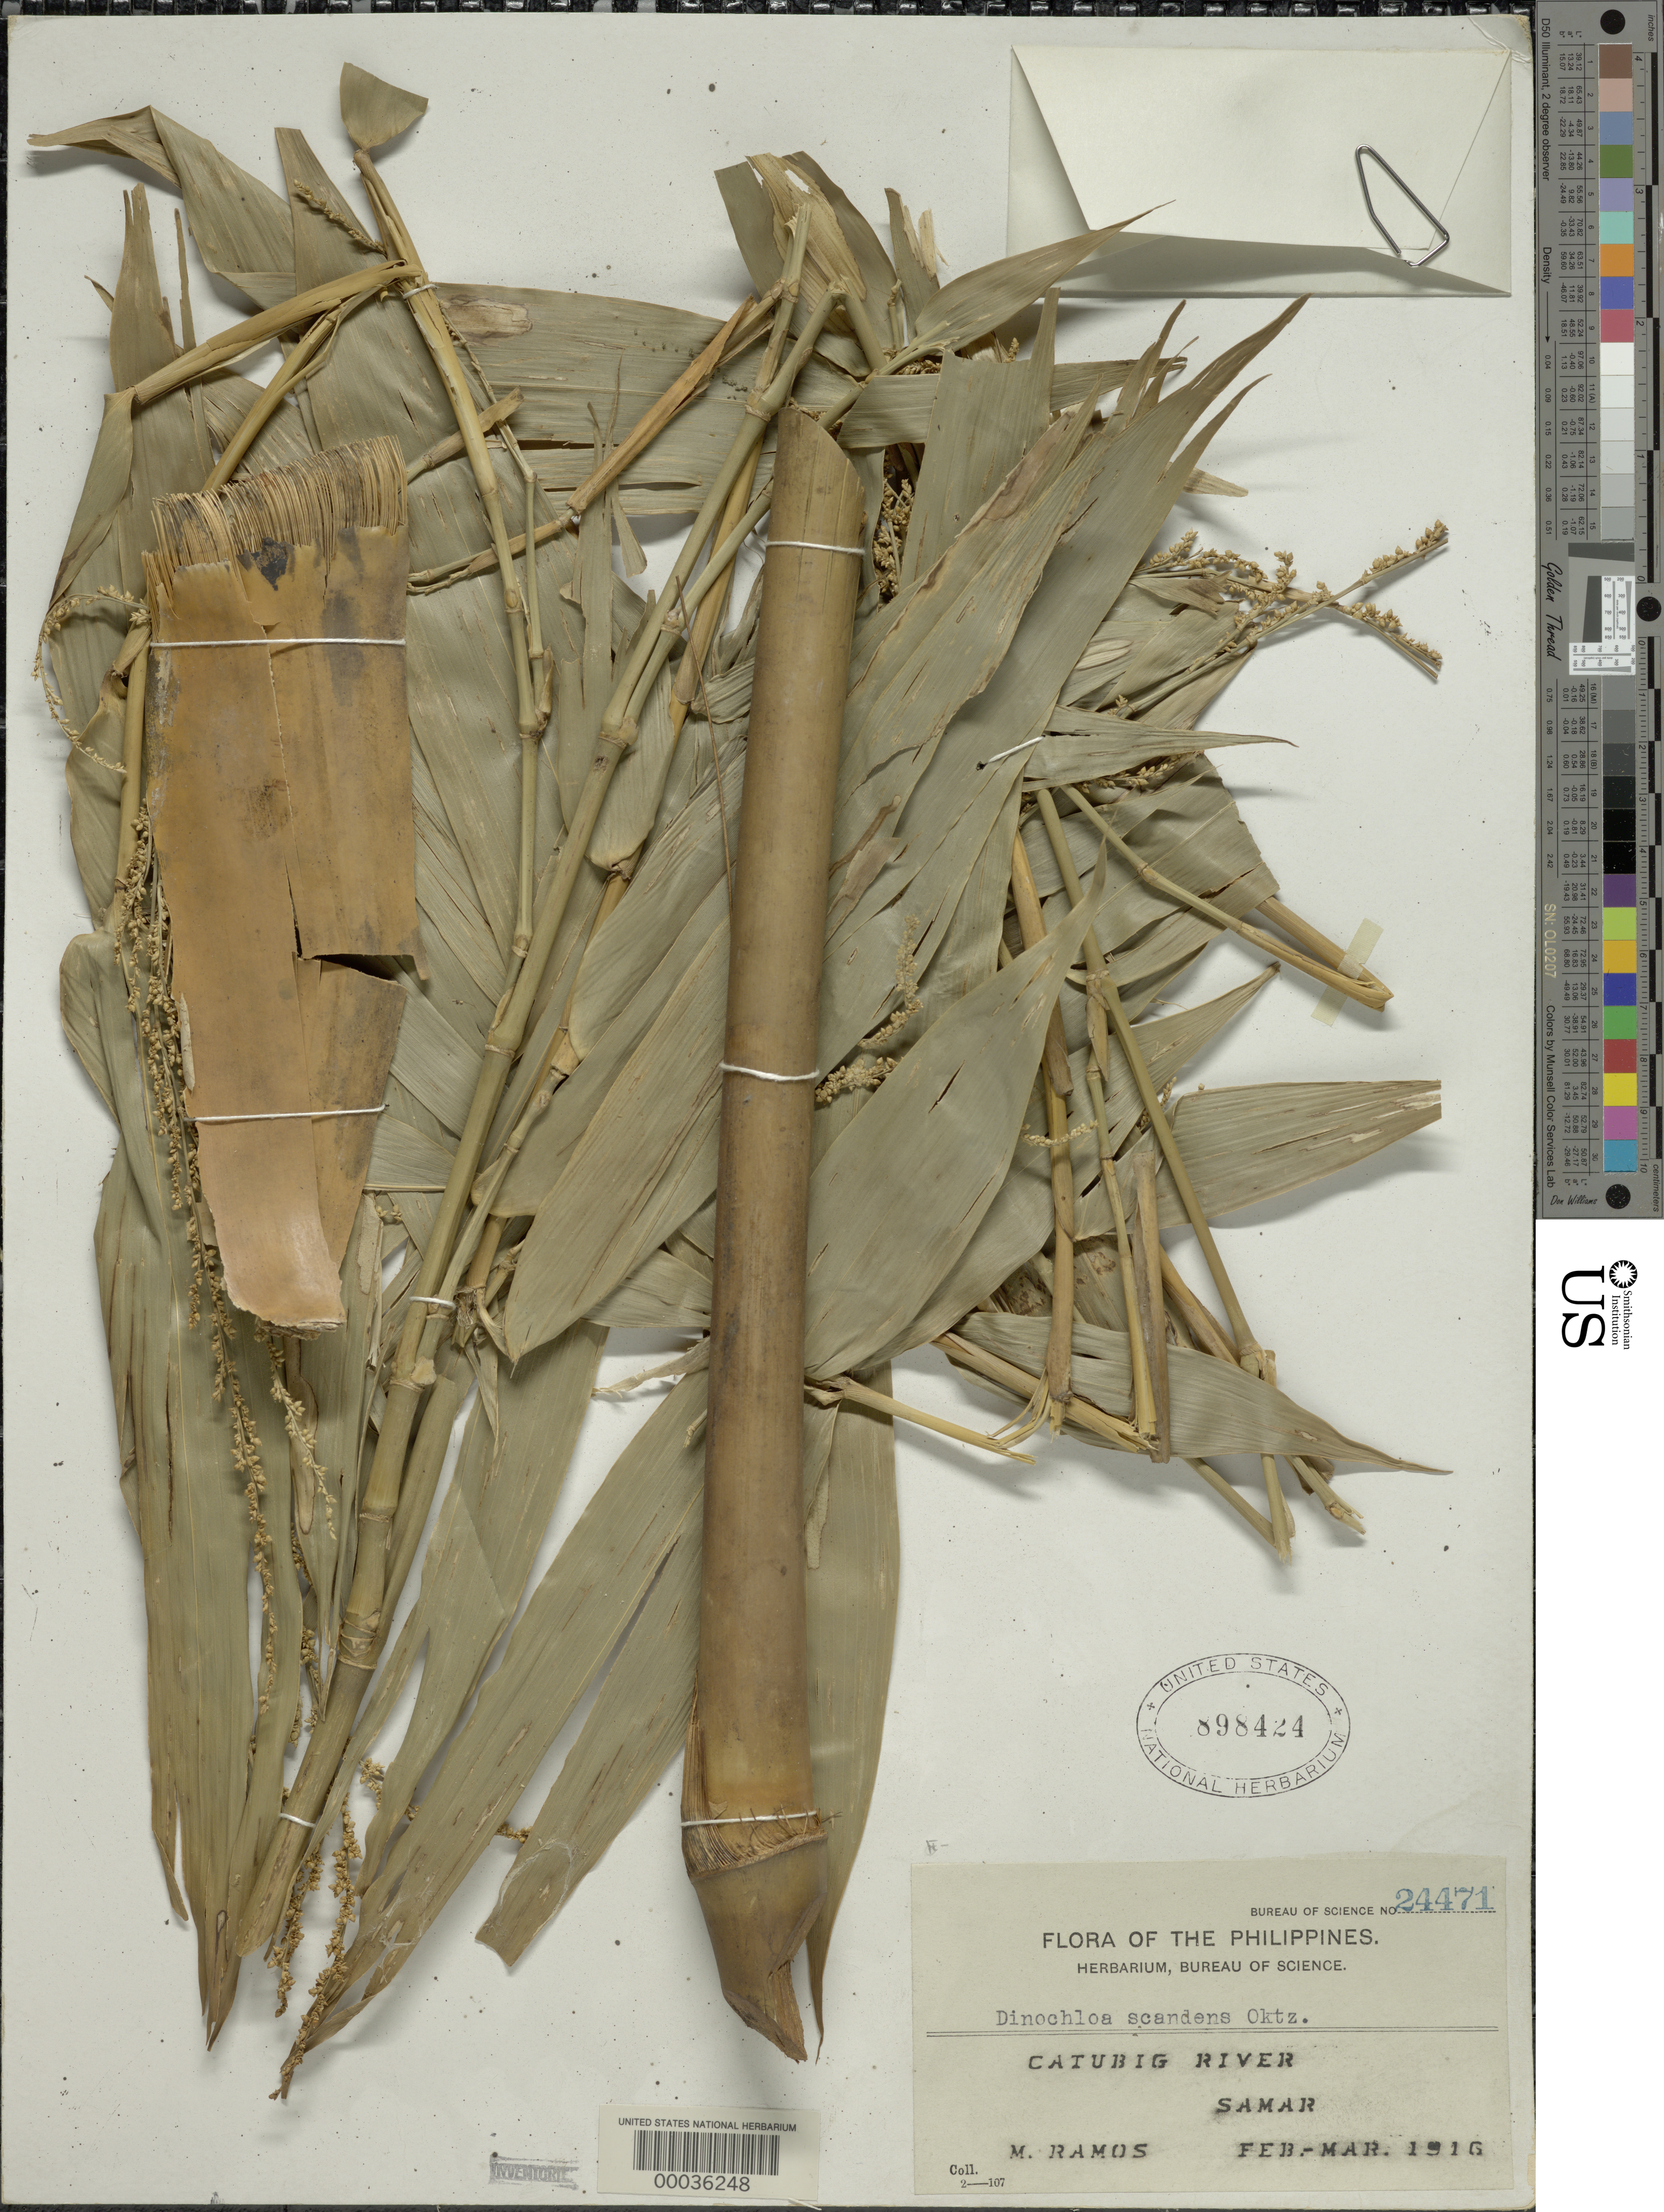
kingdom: Plantae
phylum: Tracheophyta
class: Liliopsida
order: Poales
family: Poaceae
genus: Dinochloa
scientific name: Dinochloa scandens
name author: (Blume ex Nees) Kuntze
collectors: M. Ramos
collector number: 24471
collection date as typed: Feb 1916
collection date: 1916-02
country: Philippines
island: Samar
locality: Catubig river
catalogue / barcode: US 898424